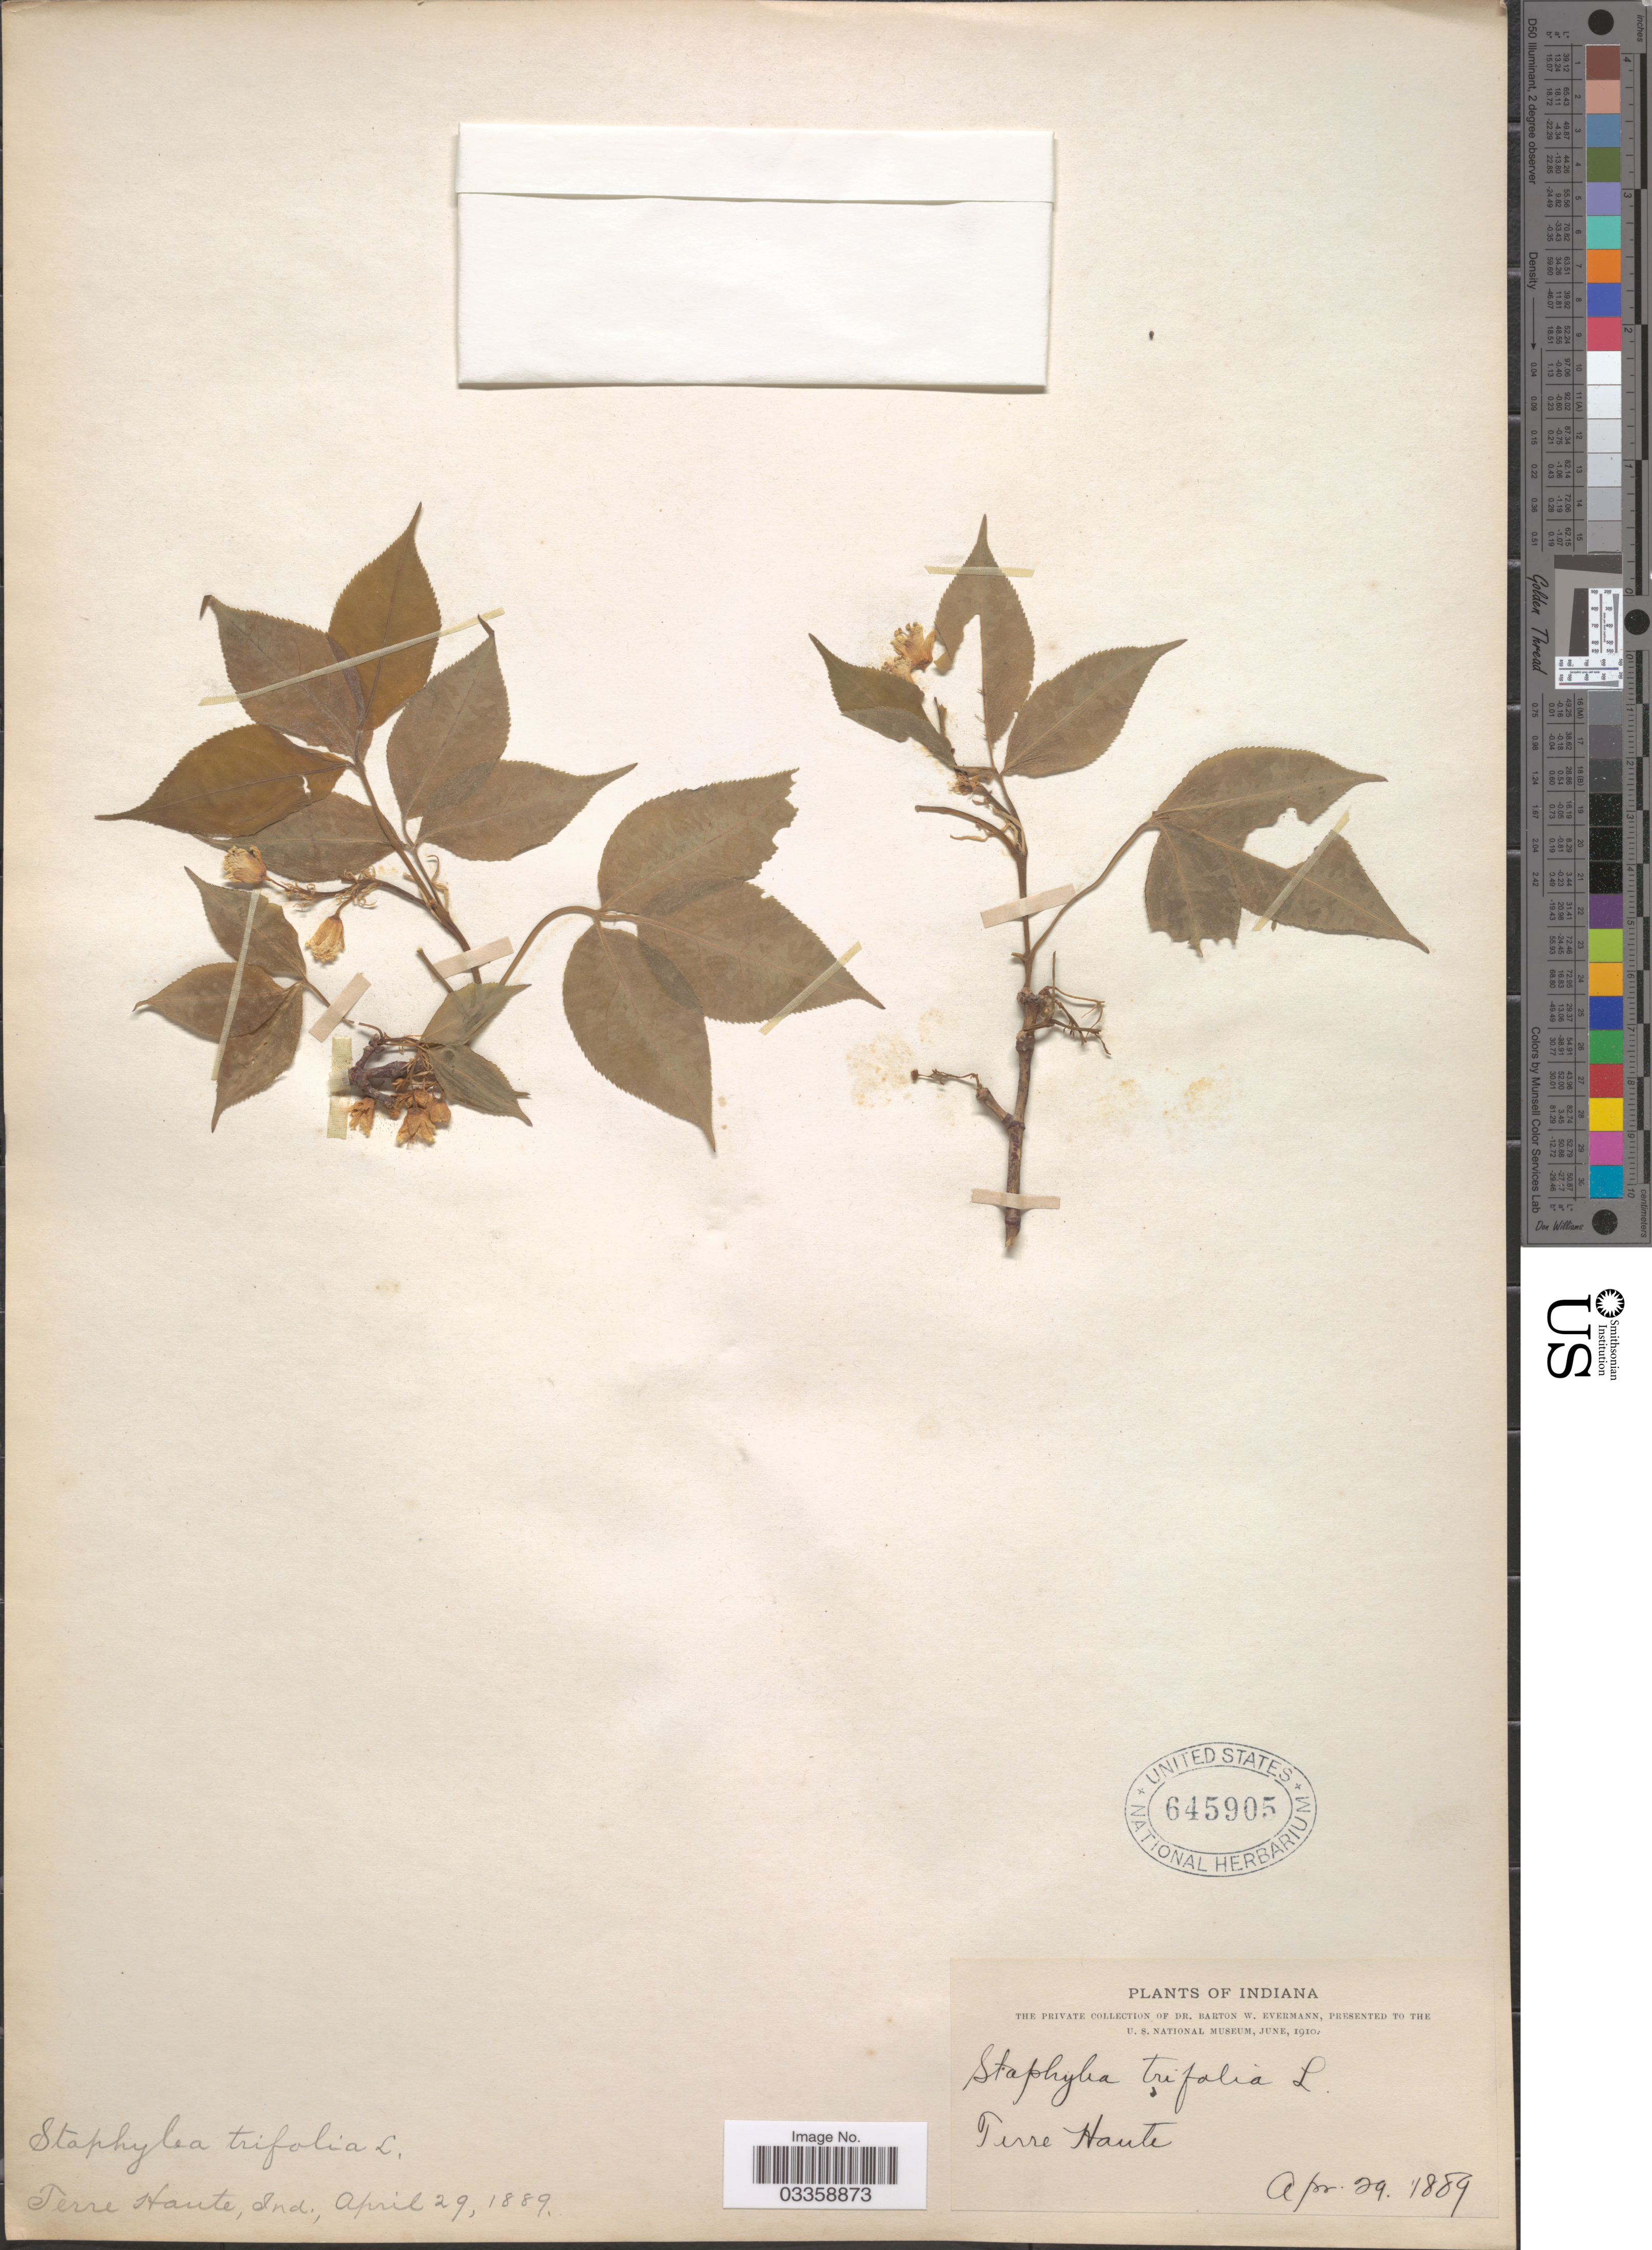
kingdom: Plantae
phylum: Tracheophyta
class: Magnoliopsida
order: Crossosomatales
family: Staphyleaceae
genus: Staphylea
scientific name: Staphylea trifolia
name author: L.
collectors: B. W. Evermann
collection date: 1889-04-29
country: United States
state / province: Indiana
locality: Terre Haute.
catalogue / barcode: US 645905